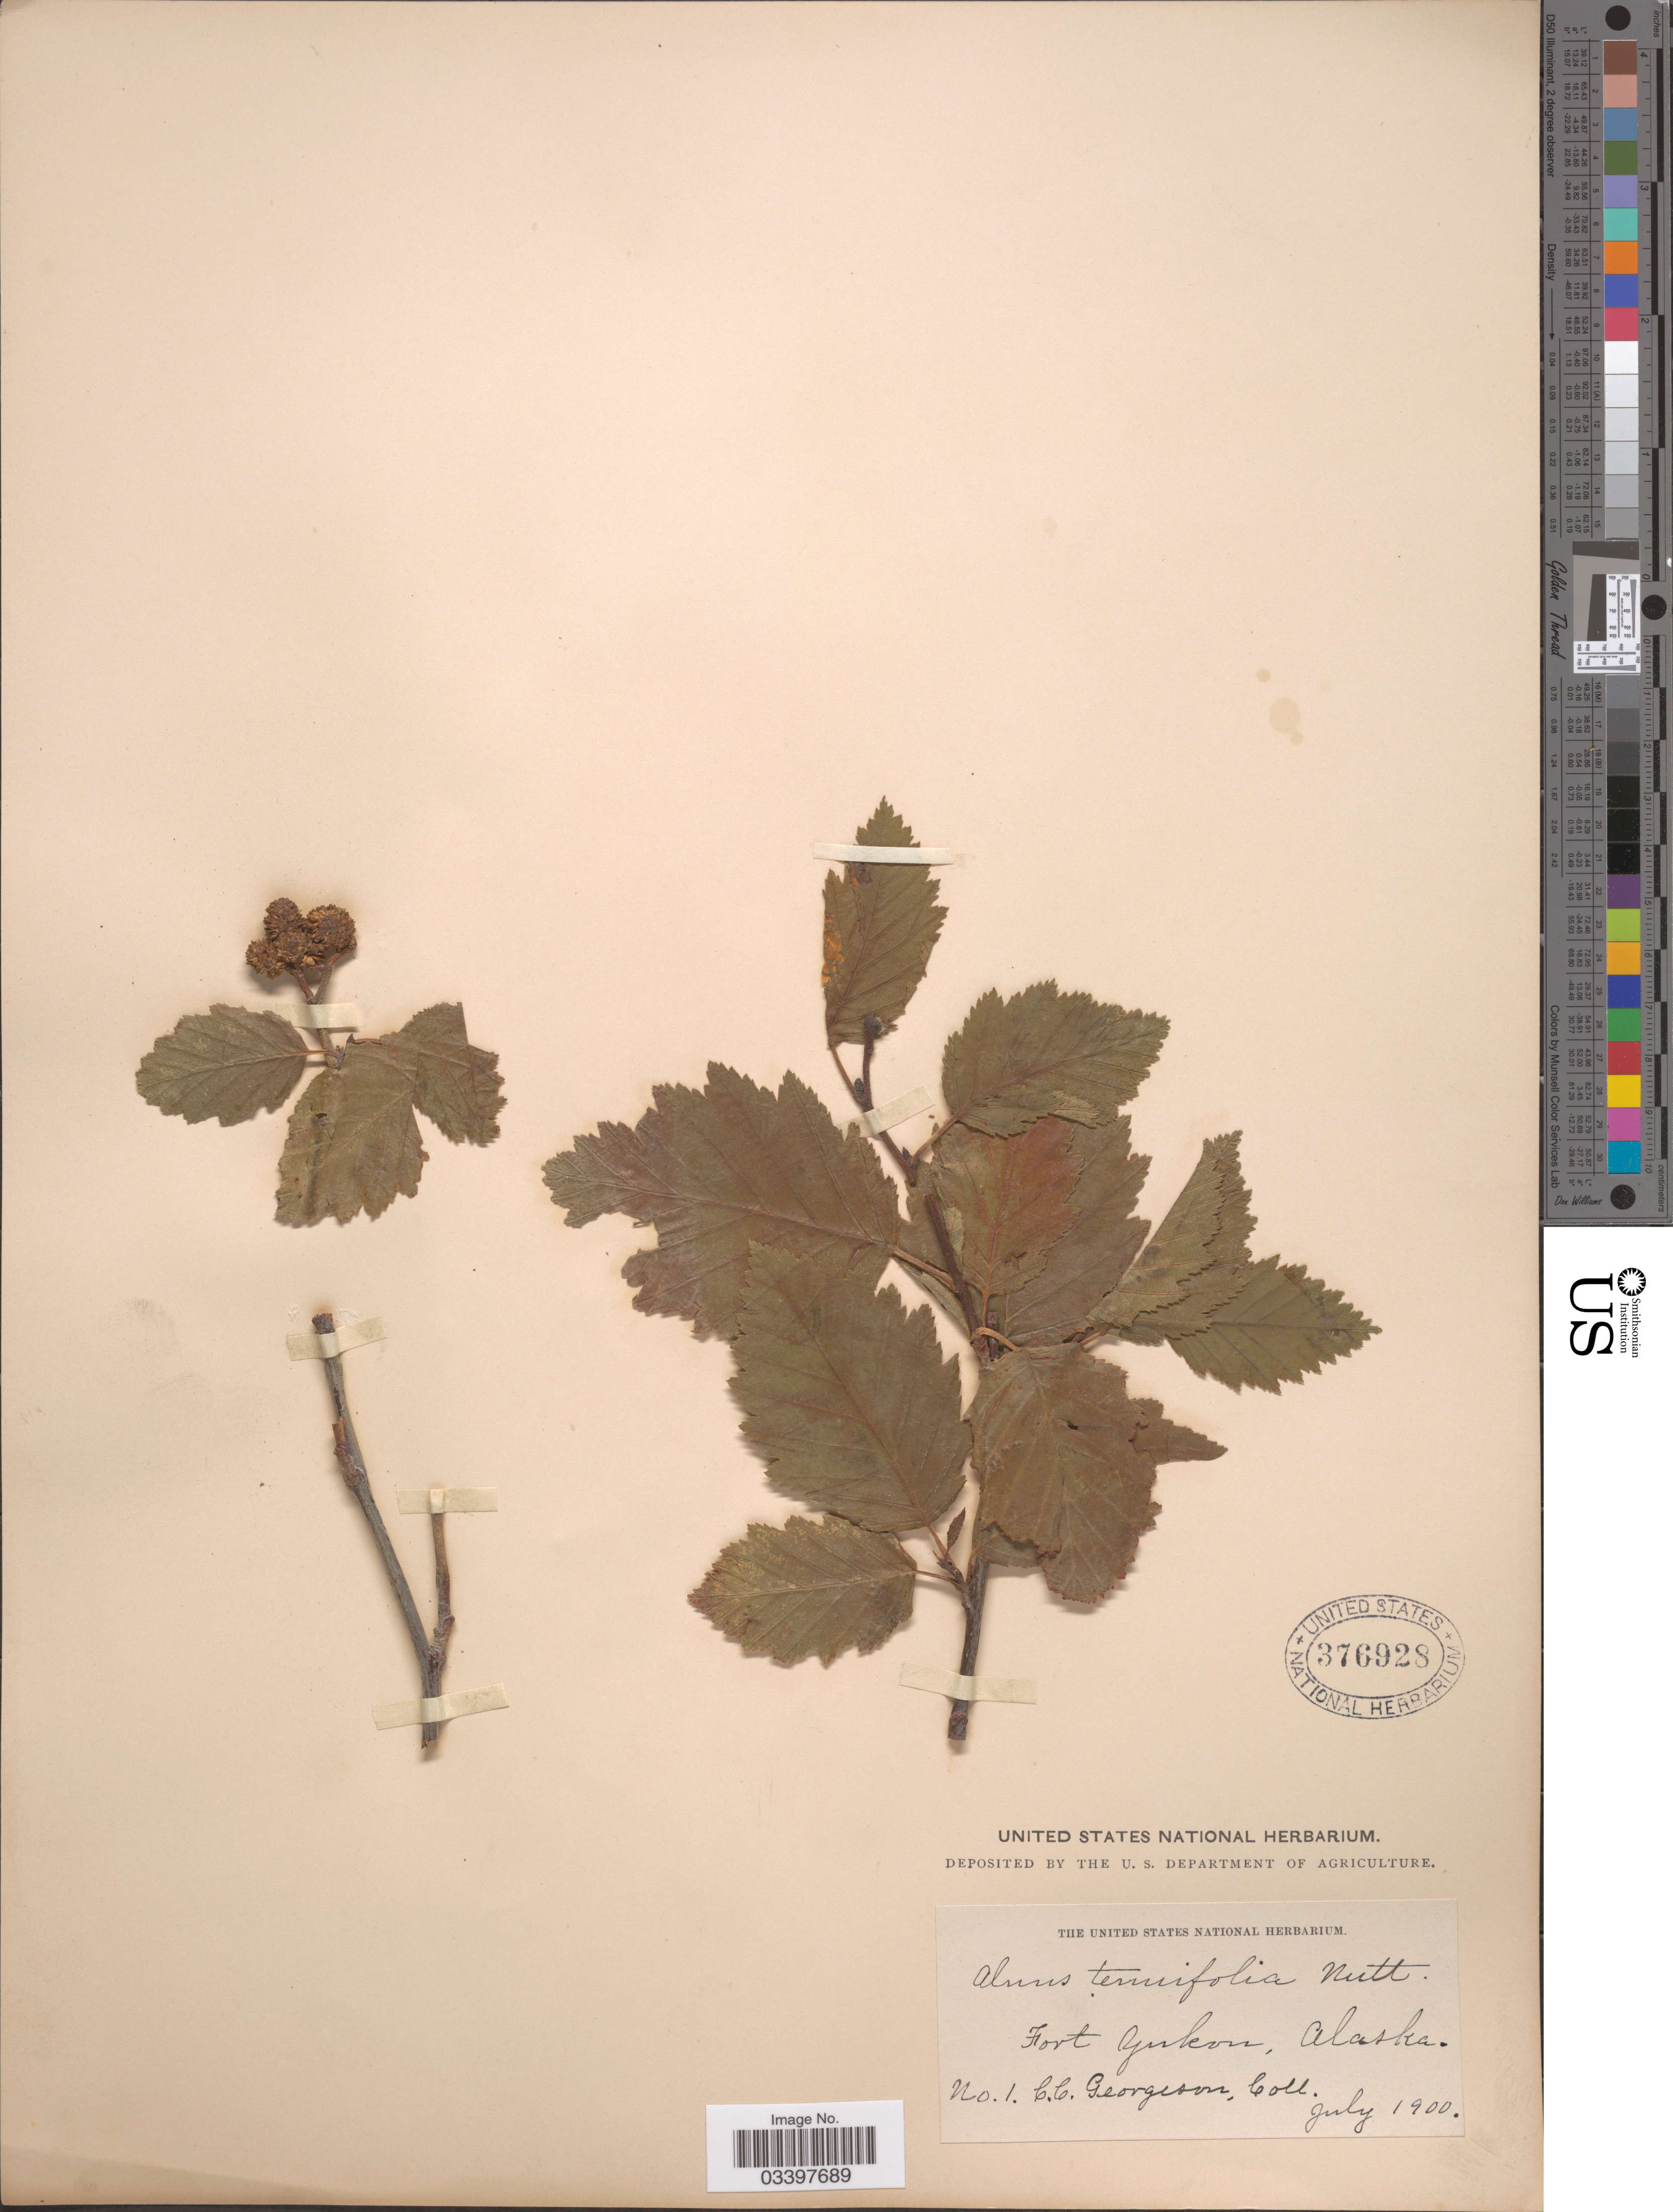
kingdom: Plantae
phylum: Tracheophyta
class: Magnoliopsida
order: Fagales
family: Betulaceae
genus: Alnus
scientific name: Alnus incana subsp. rugosa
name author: (Du Roi) R.T. Clausen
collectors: C. Georgeson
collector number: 1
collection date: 1900-07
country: United States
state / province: Alaska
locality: Fort Yukon.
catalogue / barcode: US 376928